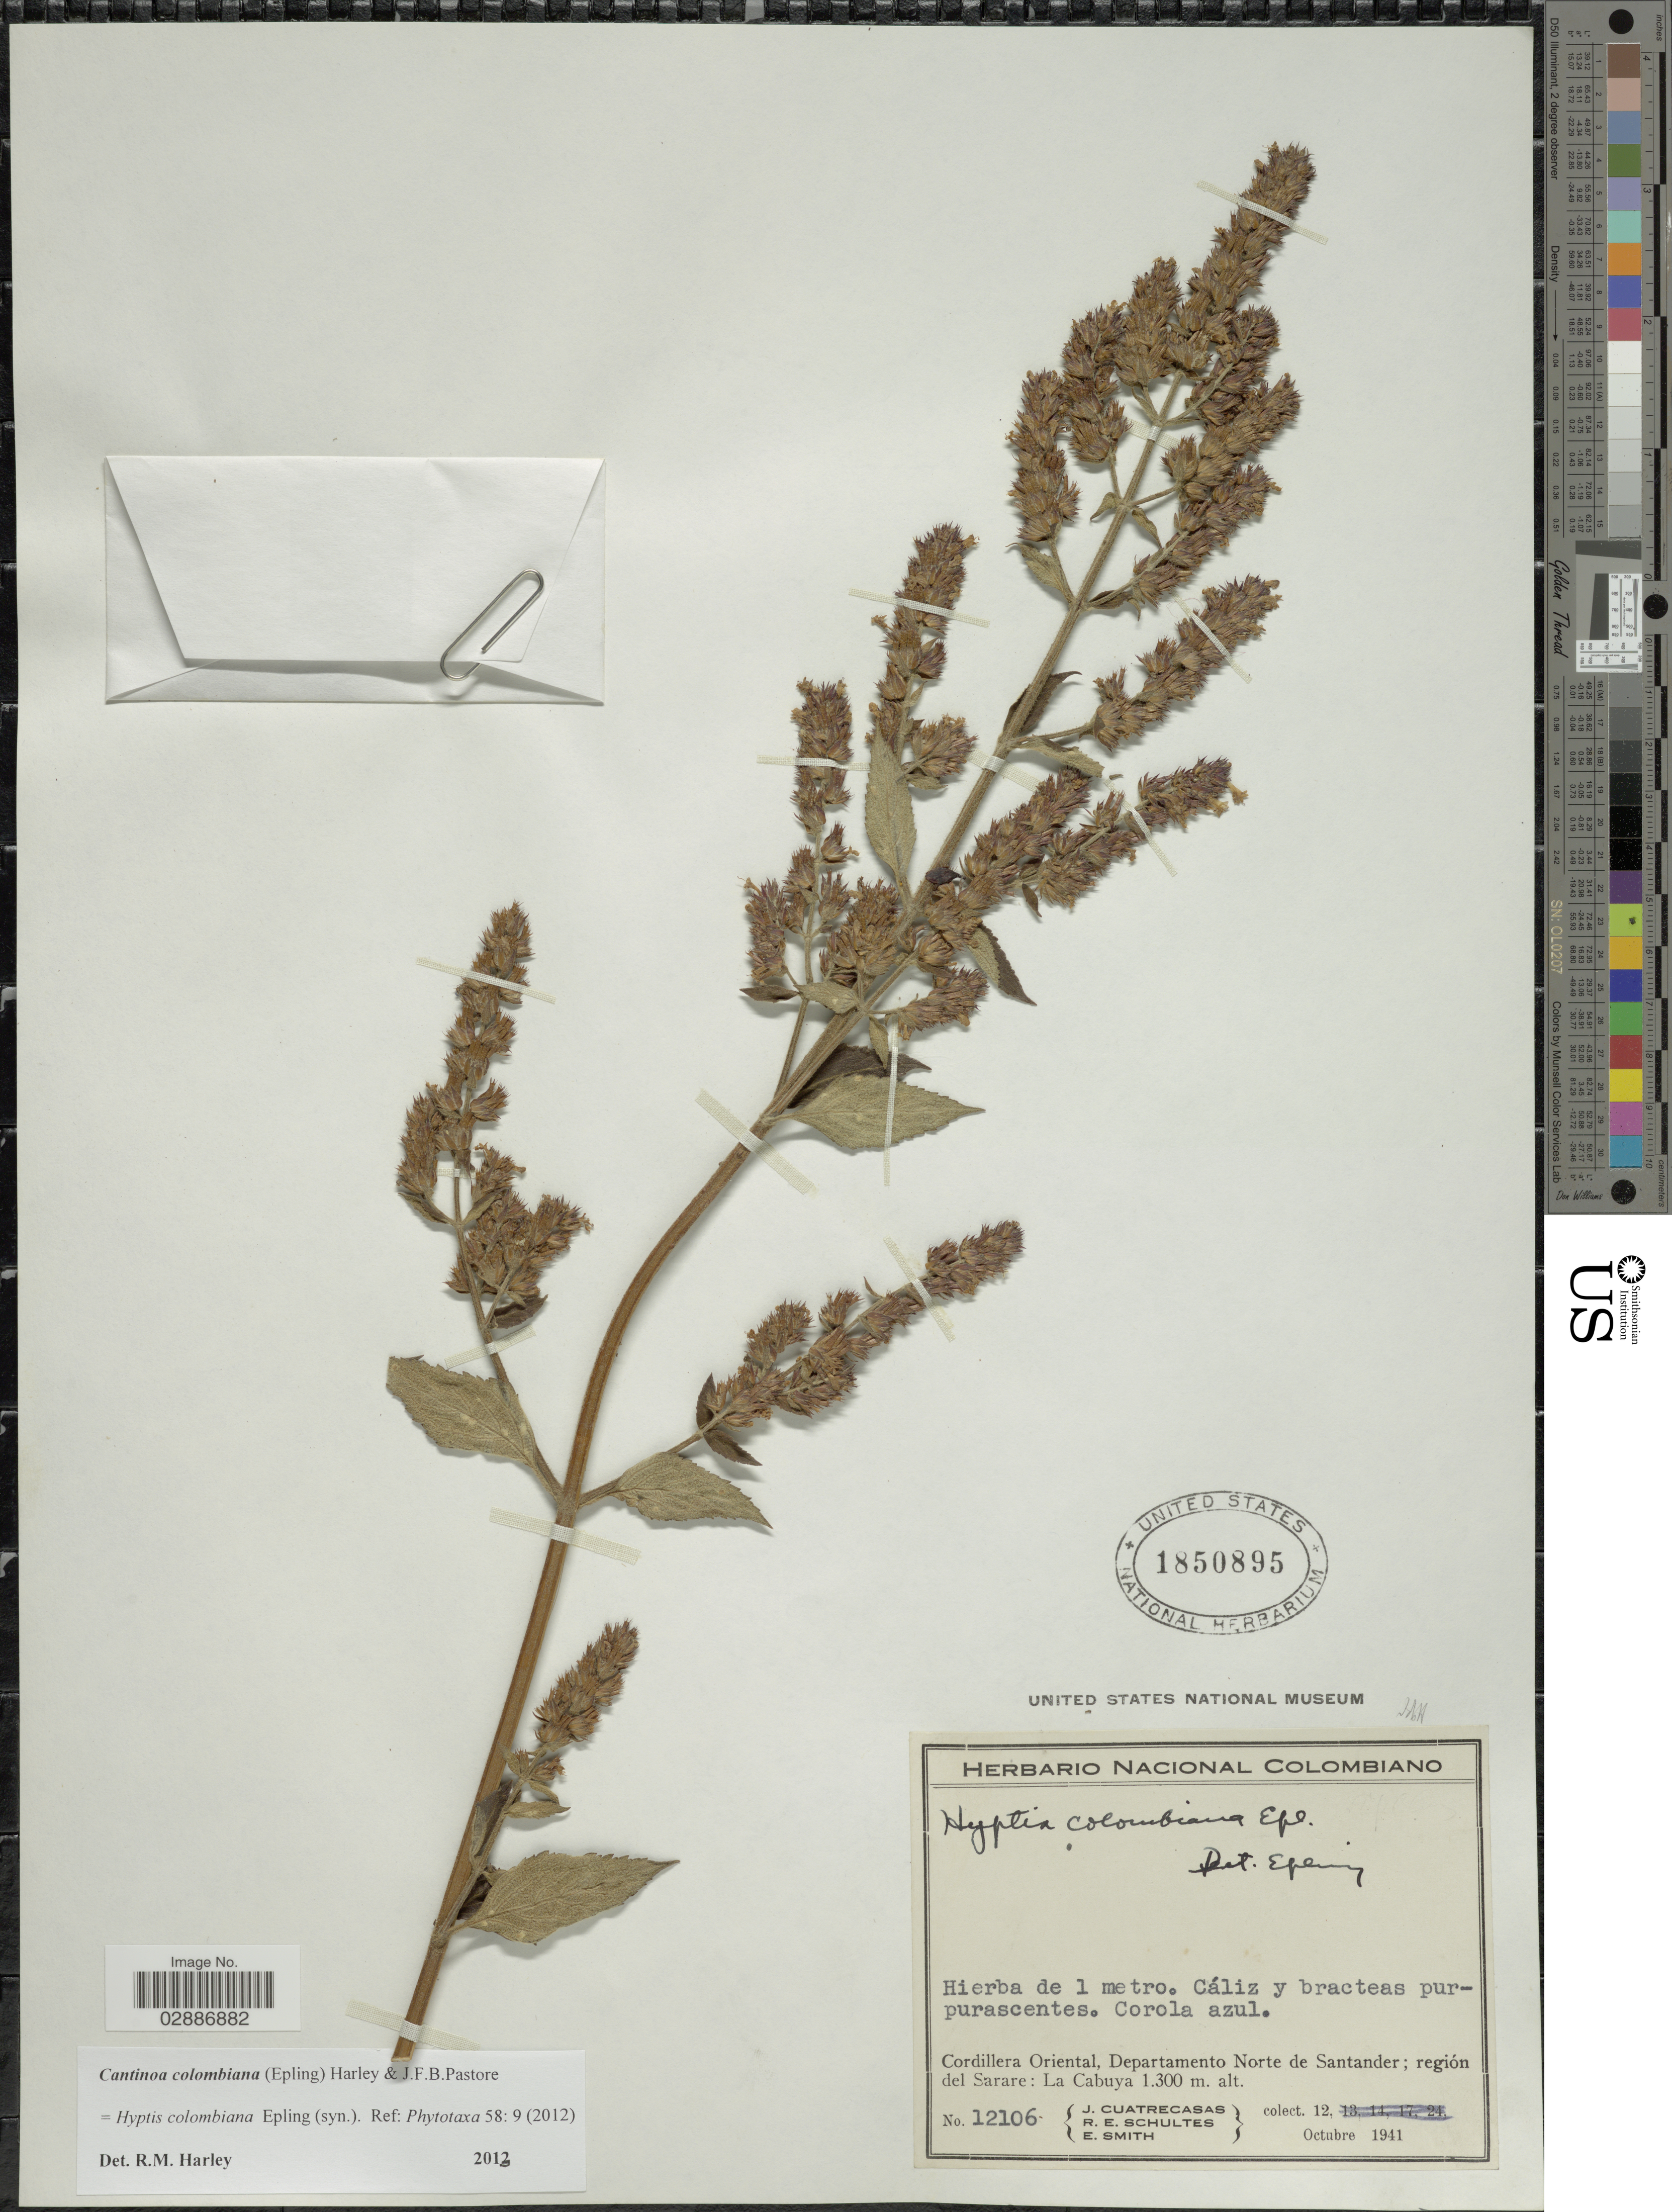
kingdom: Plantae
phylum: Tracheophyta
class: Magnoliopsida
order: Lamiales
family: Lamiaceae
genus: Cantinoa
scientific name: Cantinoa colombiana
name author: (Epling) Harley & J.F.B. Pastore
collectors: J. Cuatrecasas, R. E. Schultes & E. Smith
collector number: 12106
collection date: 1941-10-12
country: Colombia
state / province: Norte de Santander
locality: Cordillera Oriental, Departamento Norte de Santander ; región del Sarare : La Cabuya.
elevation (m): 1300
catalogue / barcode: US 1850895